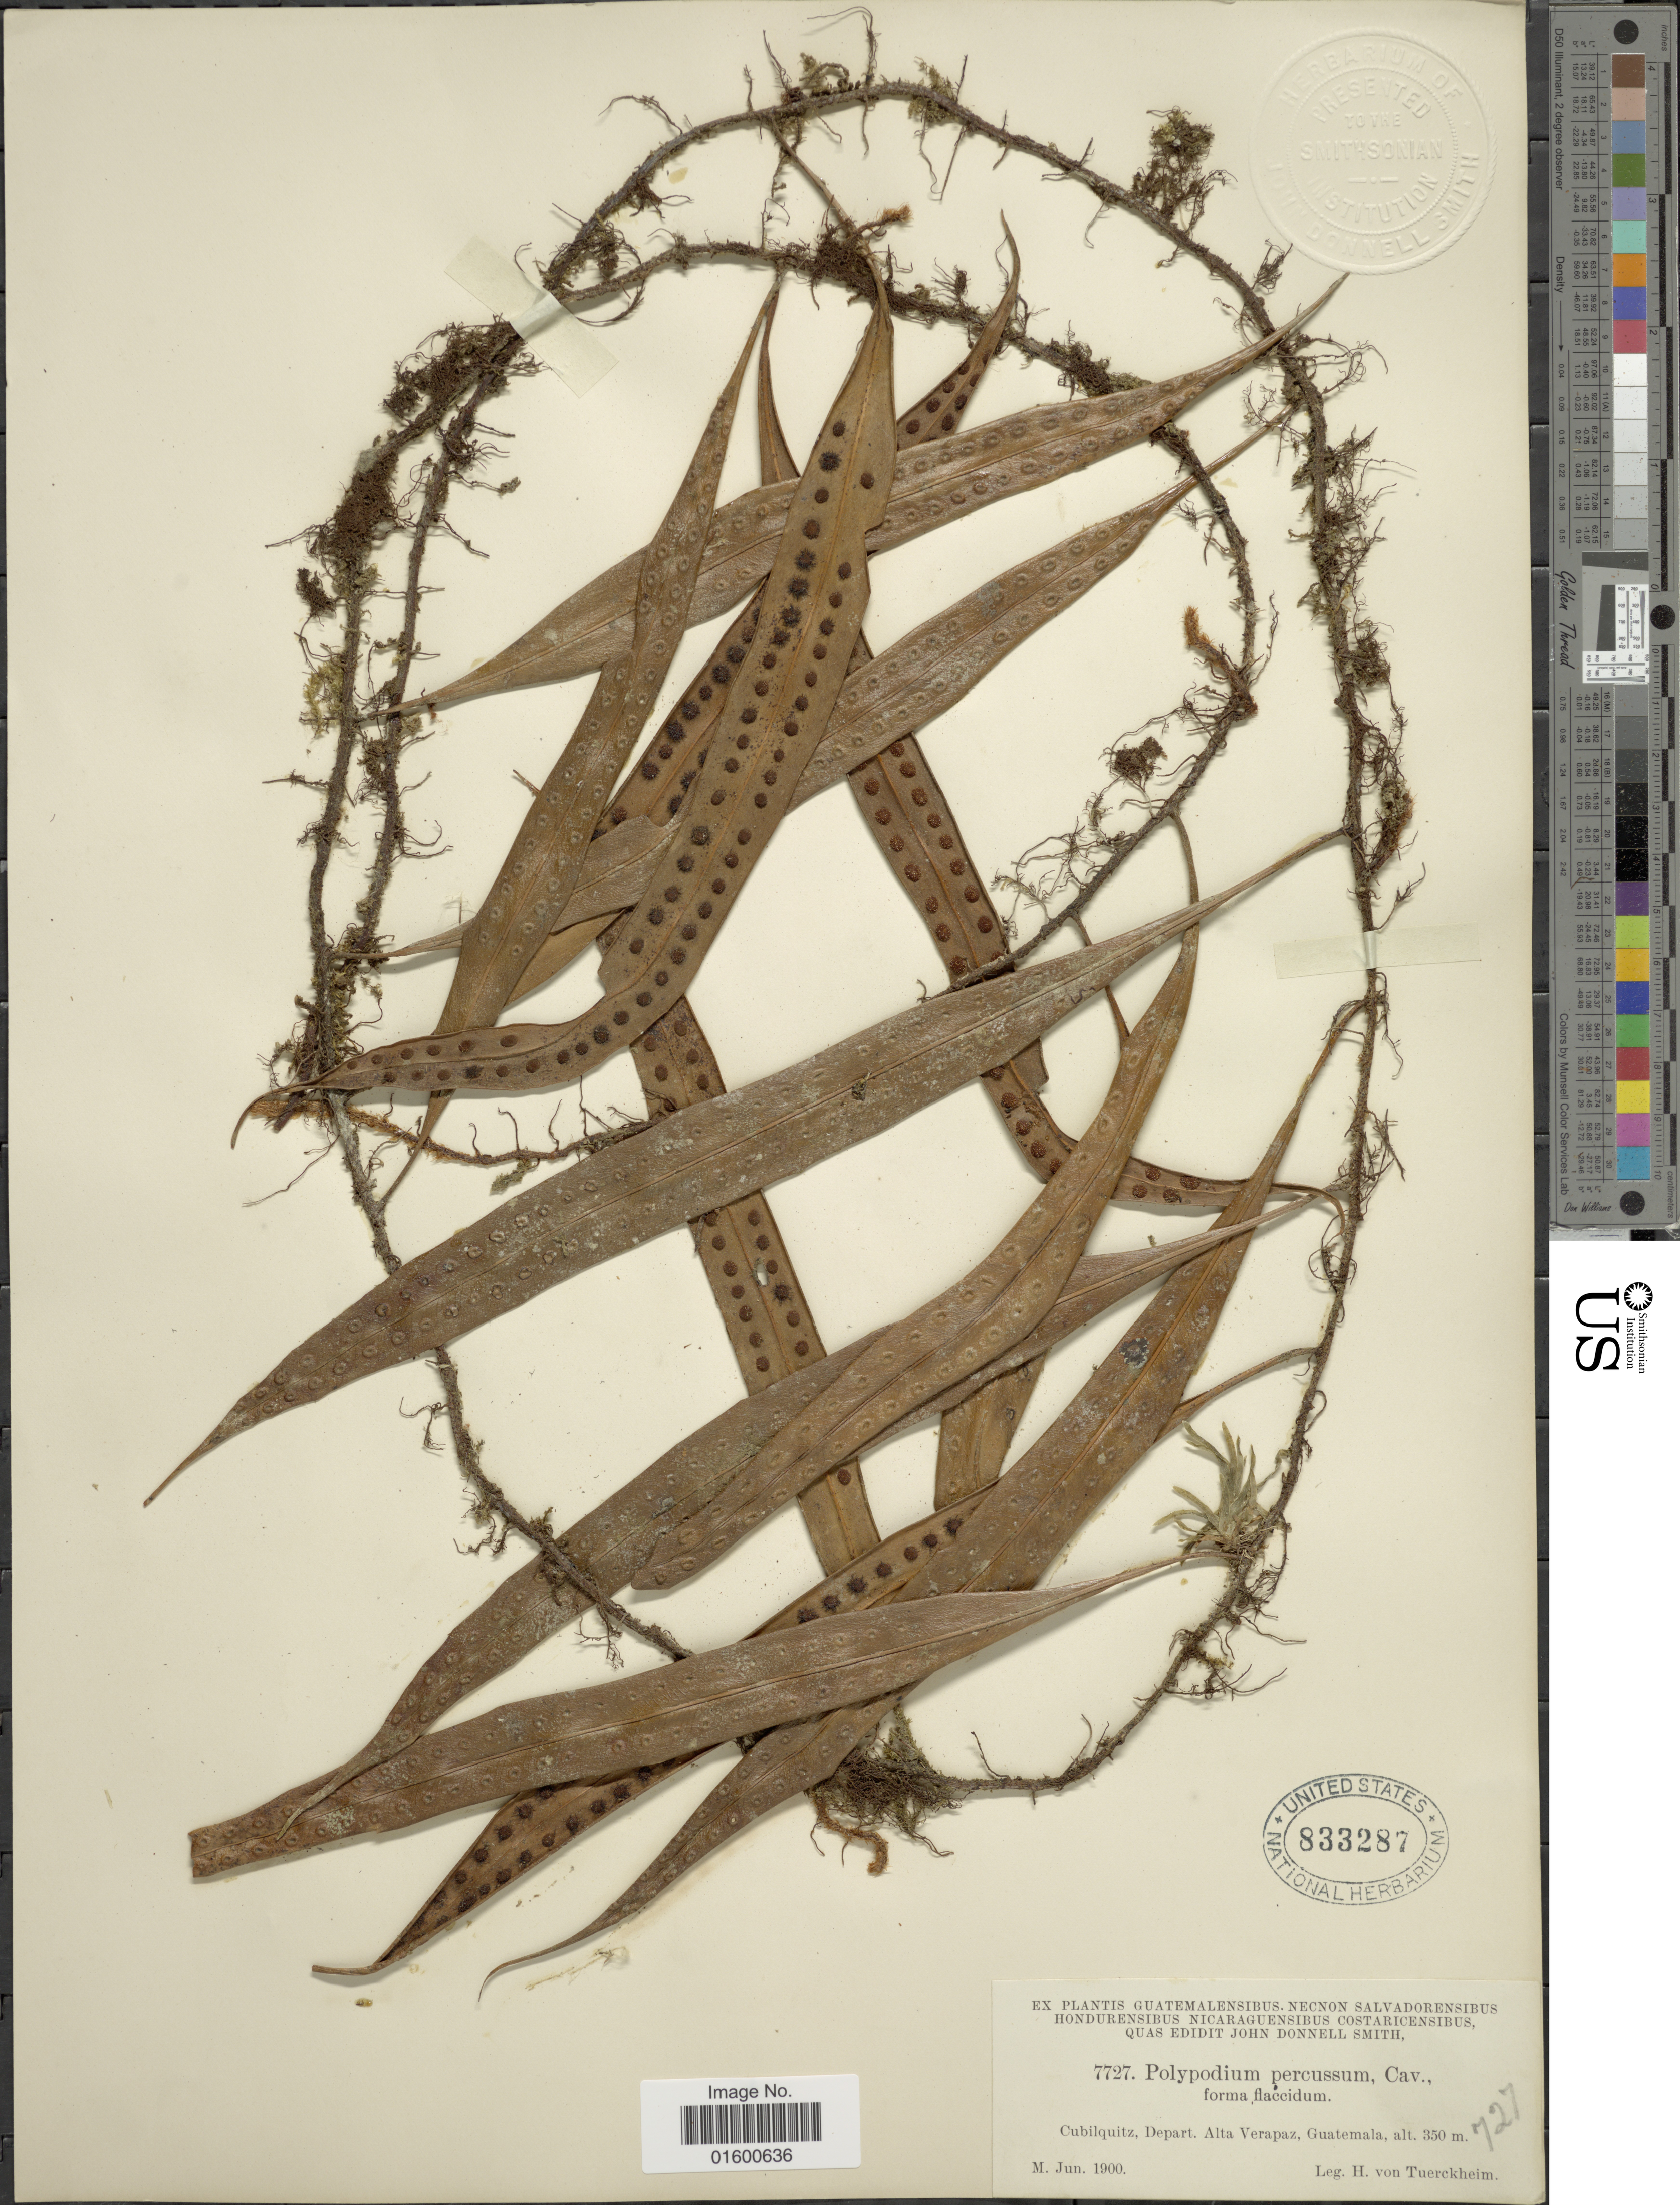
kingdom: Plantae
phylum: Tracheophyta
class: Polypodiopsida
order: Polypodiales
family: Polypodiaceae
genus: Microgramma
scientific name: Microgramma percussa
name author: (Cav.) de la Sota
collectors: H. von Türckheim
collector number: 7727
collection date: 1900-06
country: Guatemala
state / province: Alta Verapaz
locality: Cubilquitz, Depart. Alta Verapaz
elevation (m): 350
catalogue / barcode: US 833287